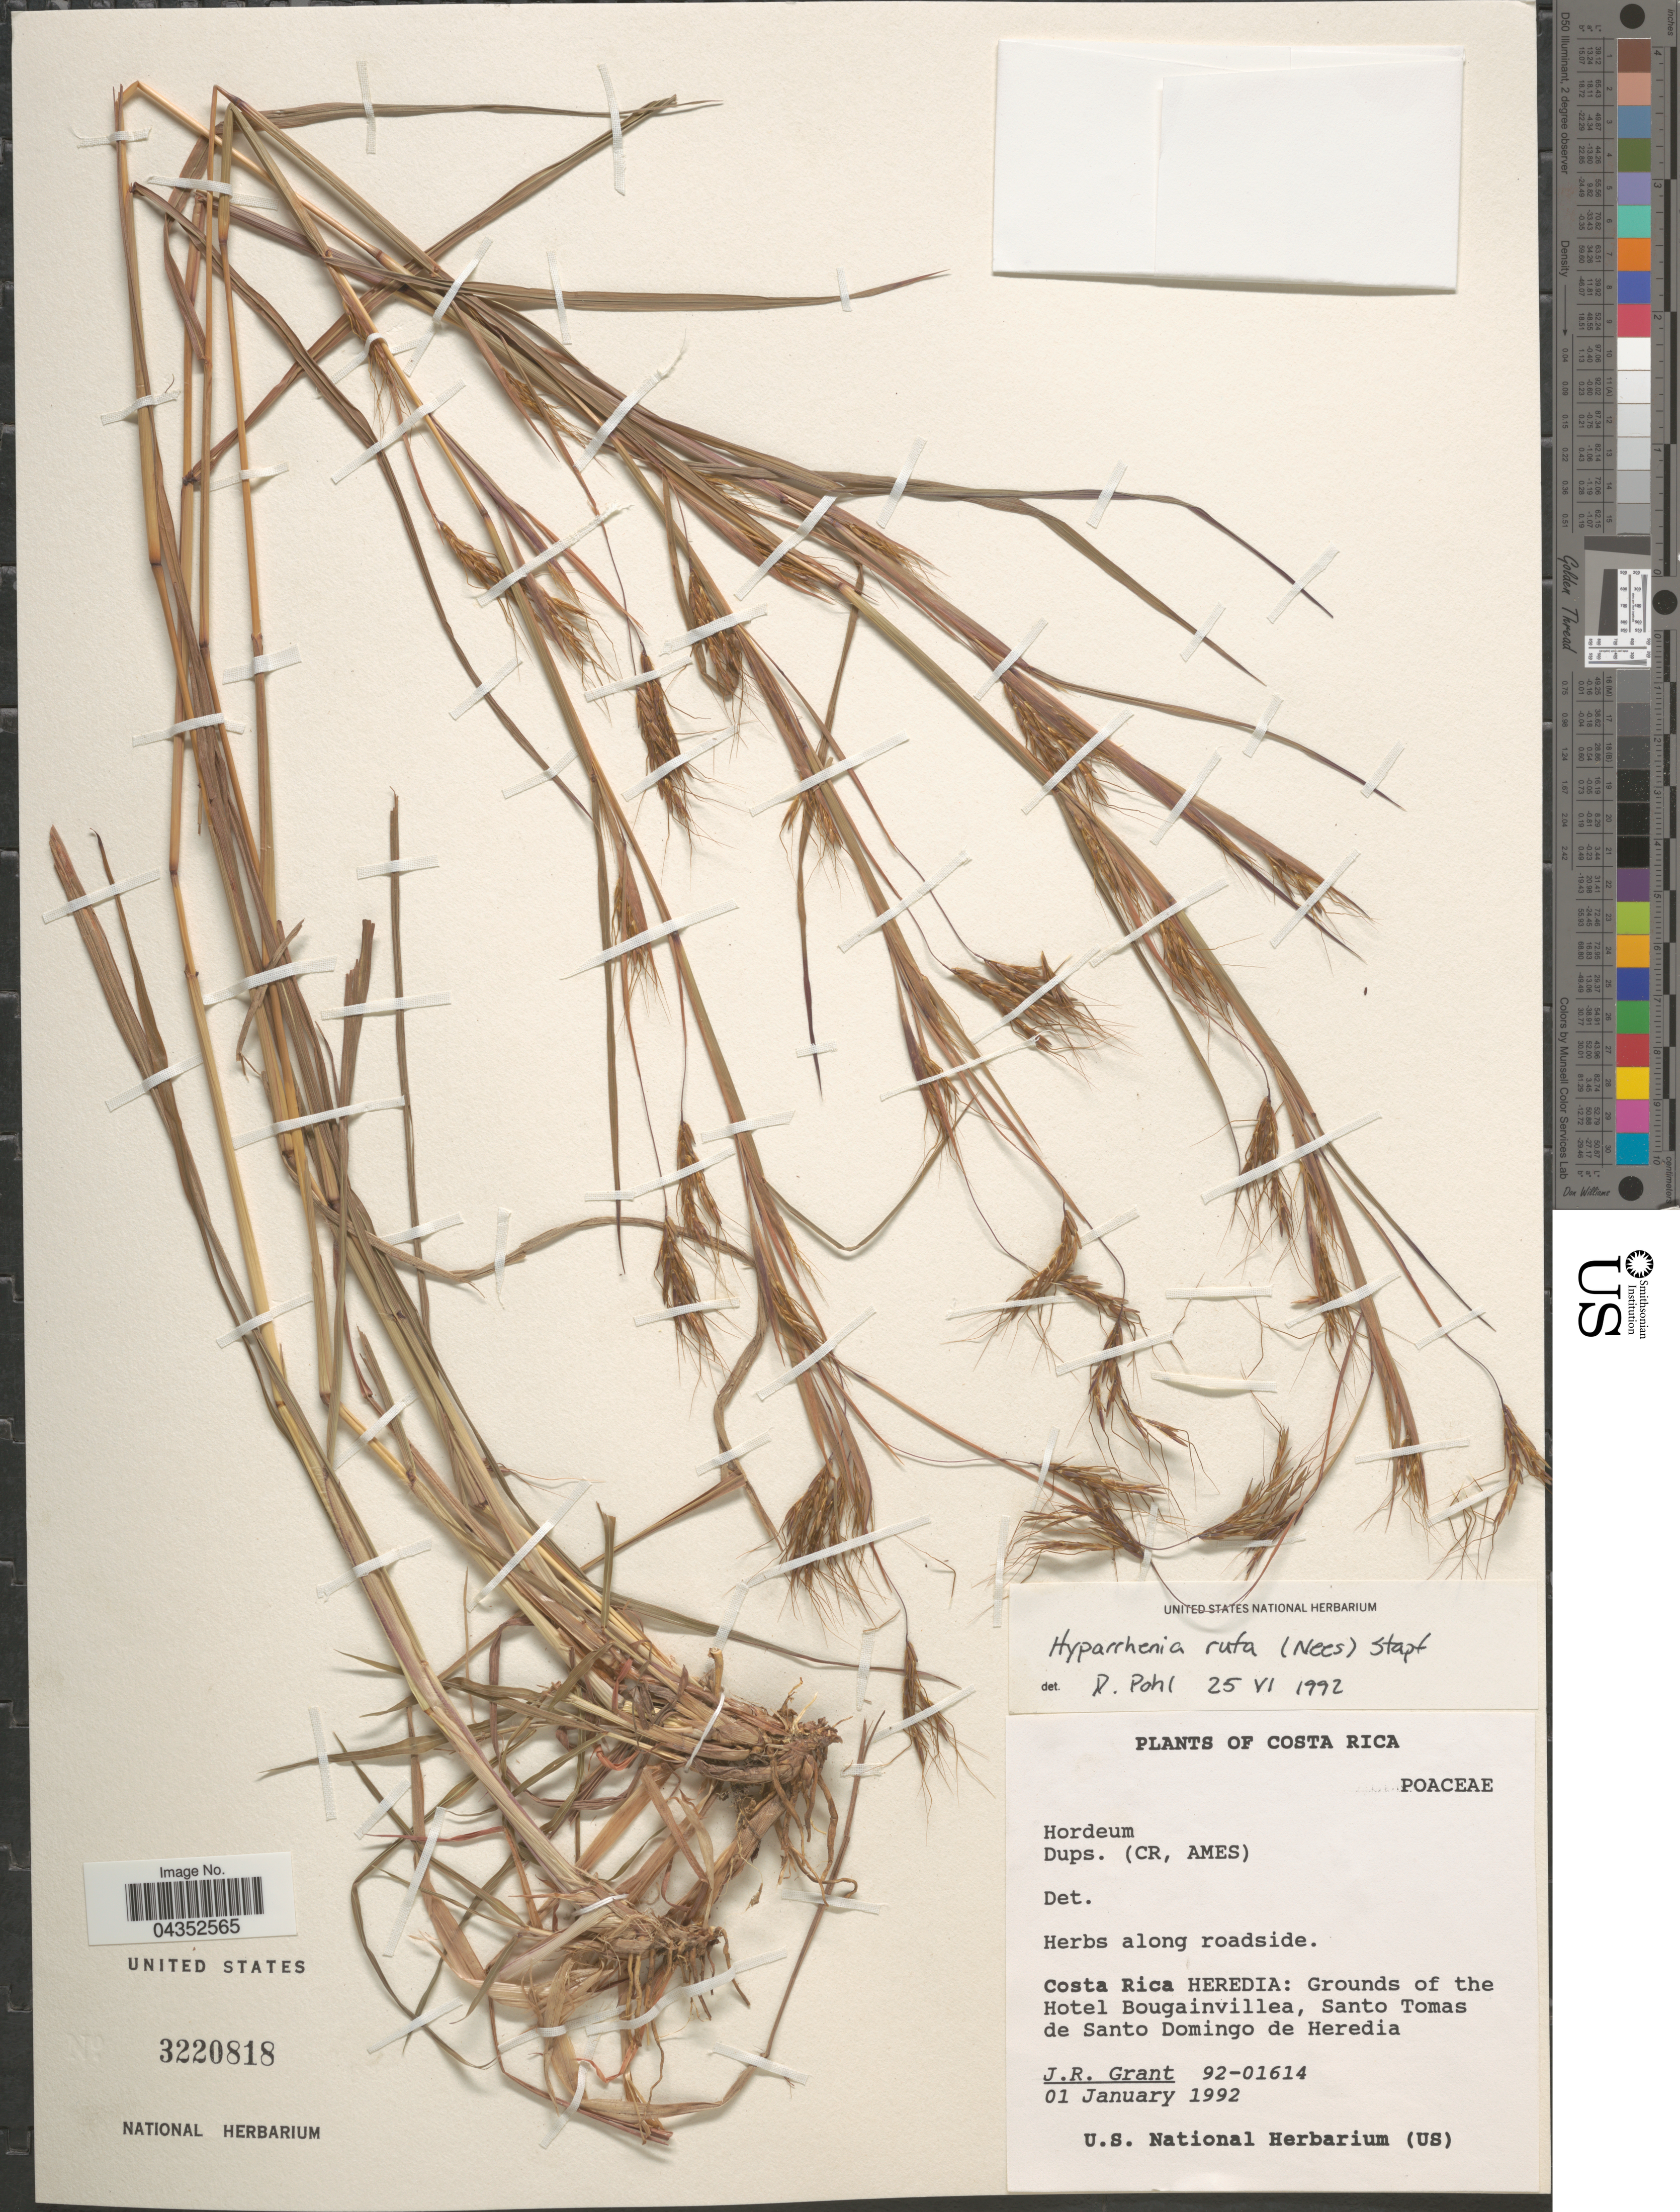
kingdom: Plantae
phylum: Tracheophyta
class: Liliopsida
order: Poales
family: Poaceae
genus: Hyparrhenia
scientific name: Hyparrhenia rufa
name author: (Nees) Stapf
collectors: J. Grant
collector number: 92-01614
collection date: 1992-01-01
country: Costa Rica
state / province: Heredia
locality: Grounds of the Hotel Bougainvillea, Santo Tomas de Santo Domingo de Heredia.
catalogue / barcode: US 3220818